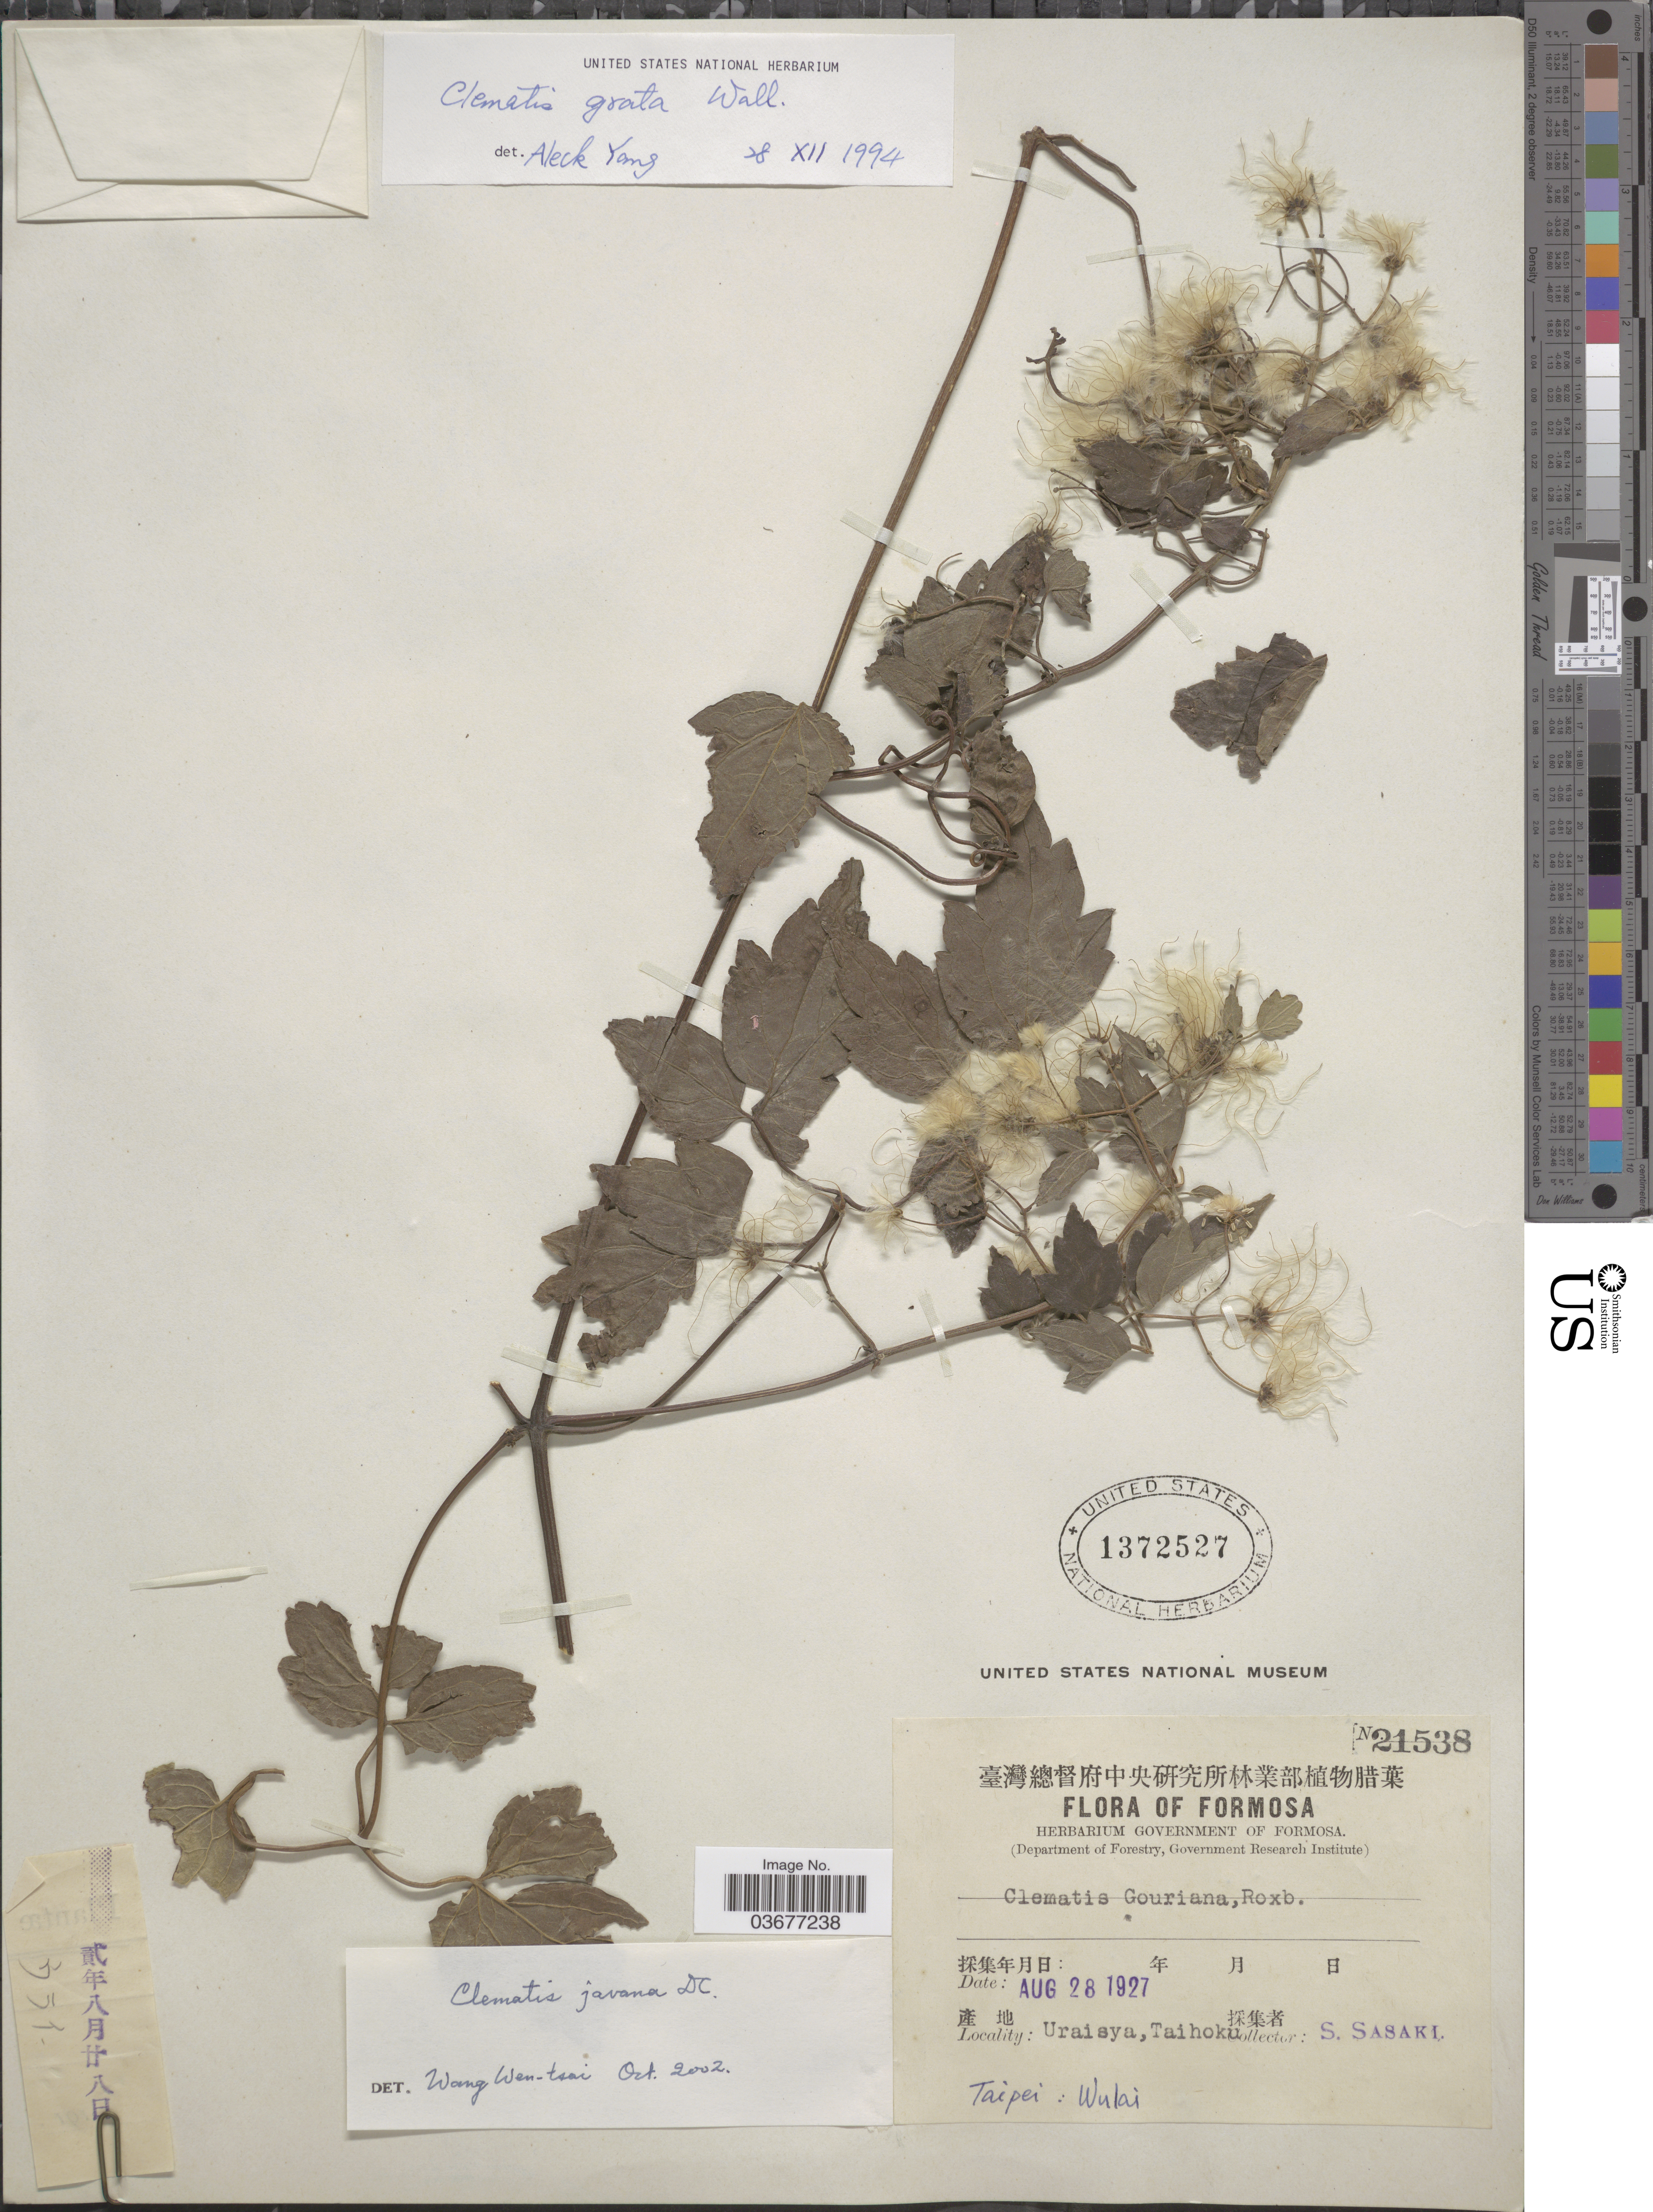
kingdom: Plantae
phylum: Tracheophyta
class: Magnoliopsida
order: Ranunculales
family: Ranunculaceae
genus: Clematis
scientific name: Clematis javana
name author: DC.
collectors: S. Sasaki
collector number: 21538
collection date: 1927-08-28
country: Taiwan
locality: Formosa. Uraisya, Taihpku. Taipei: Wulai.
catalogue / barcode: US 1372527